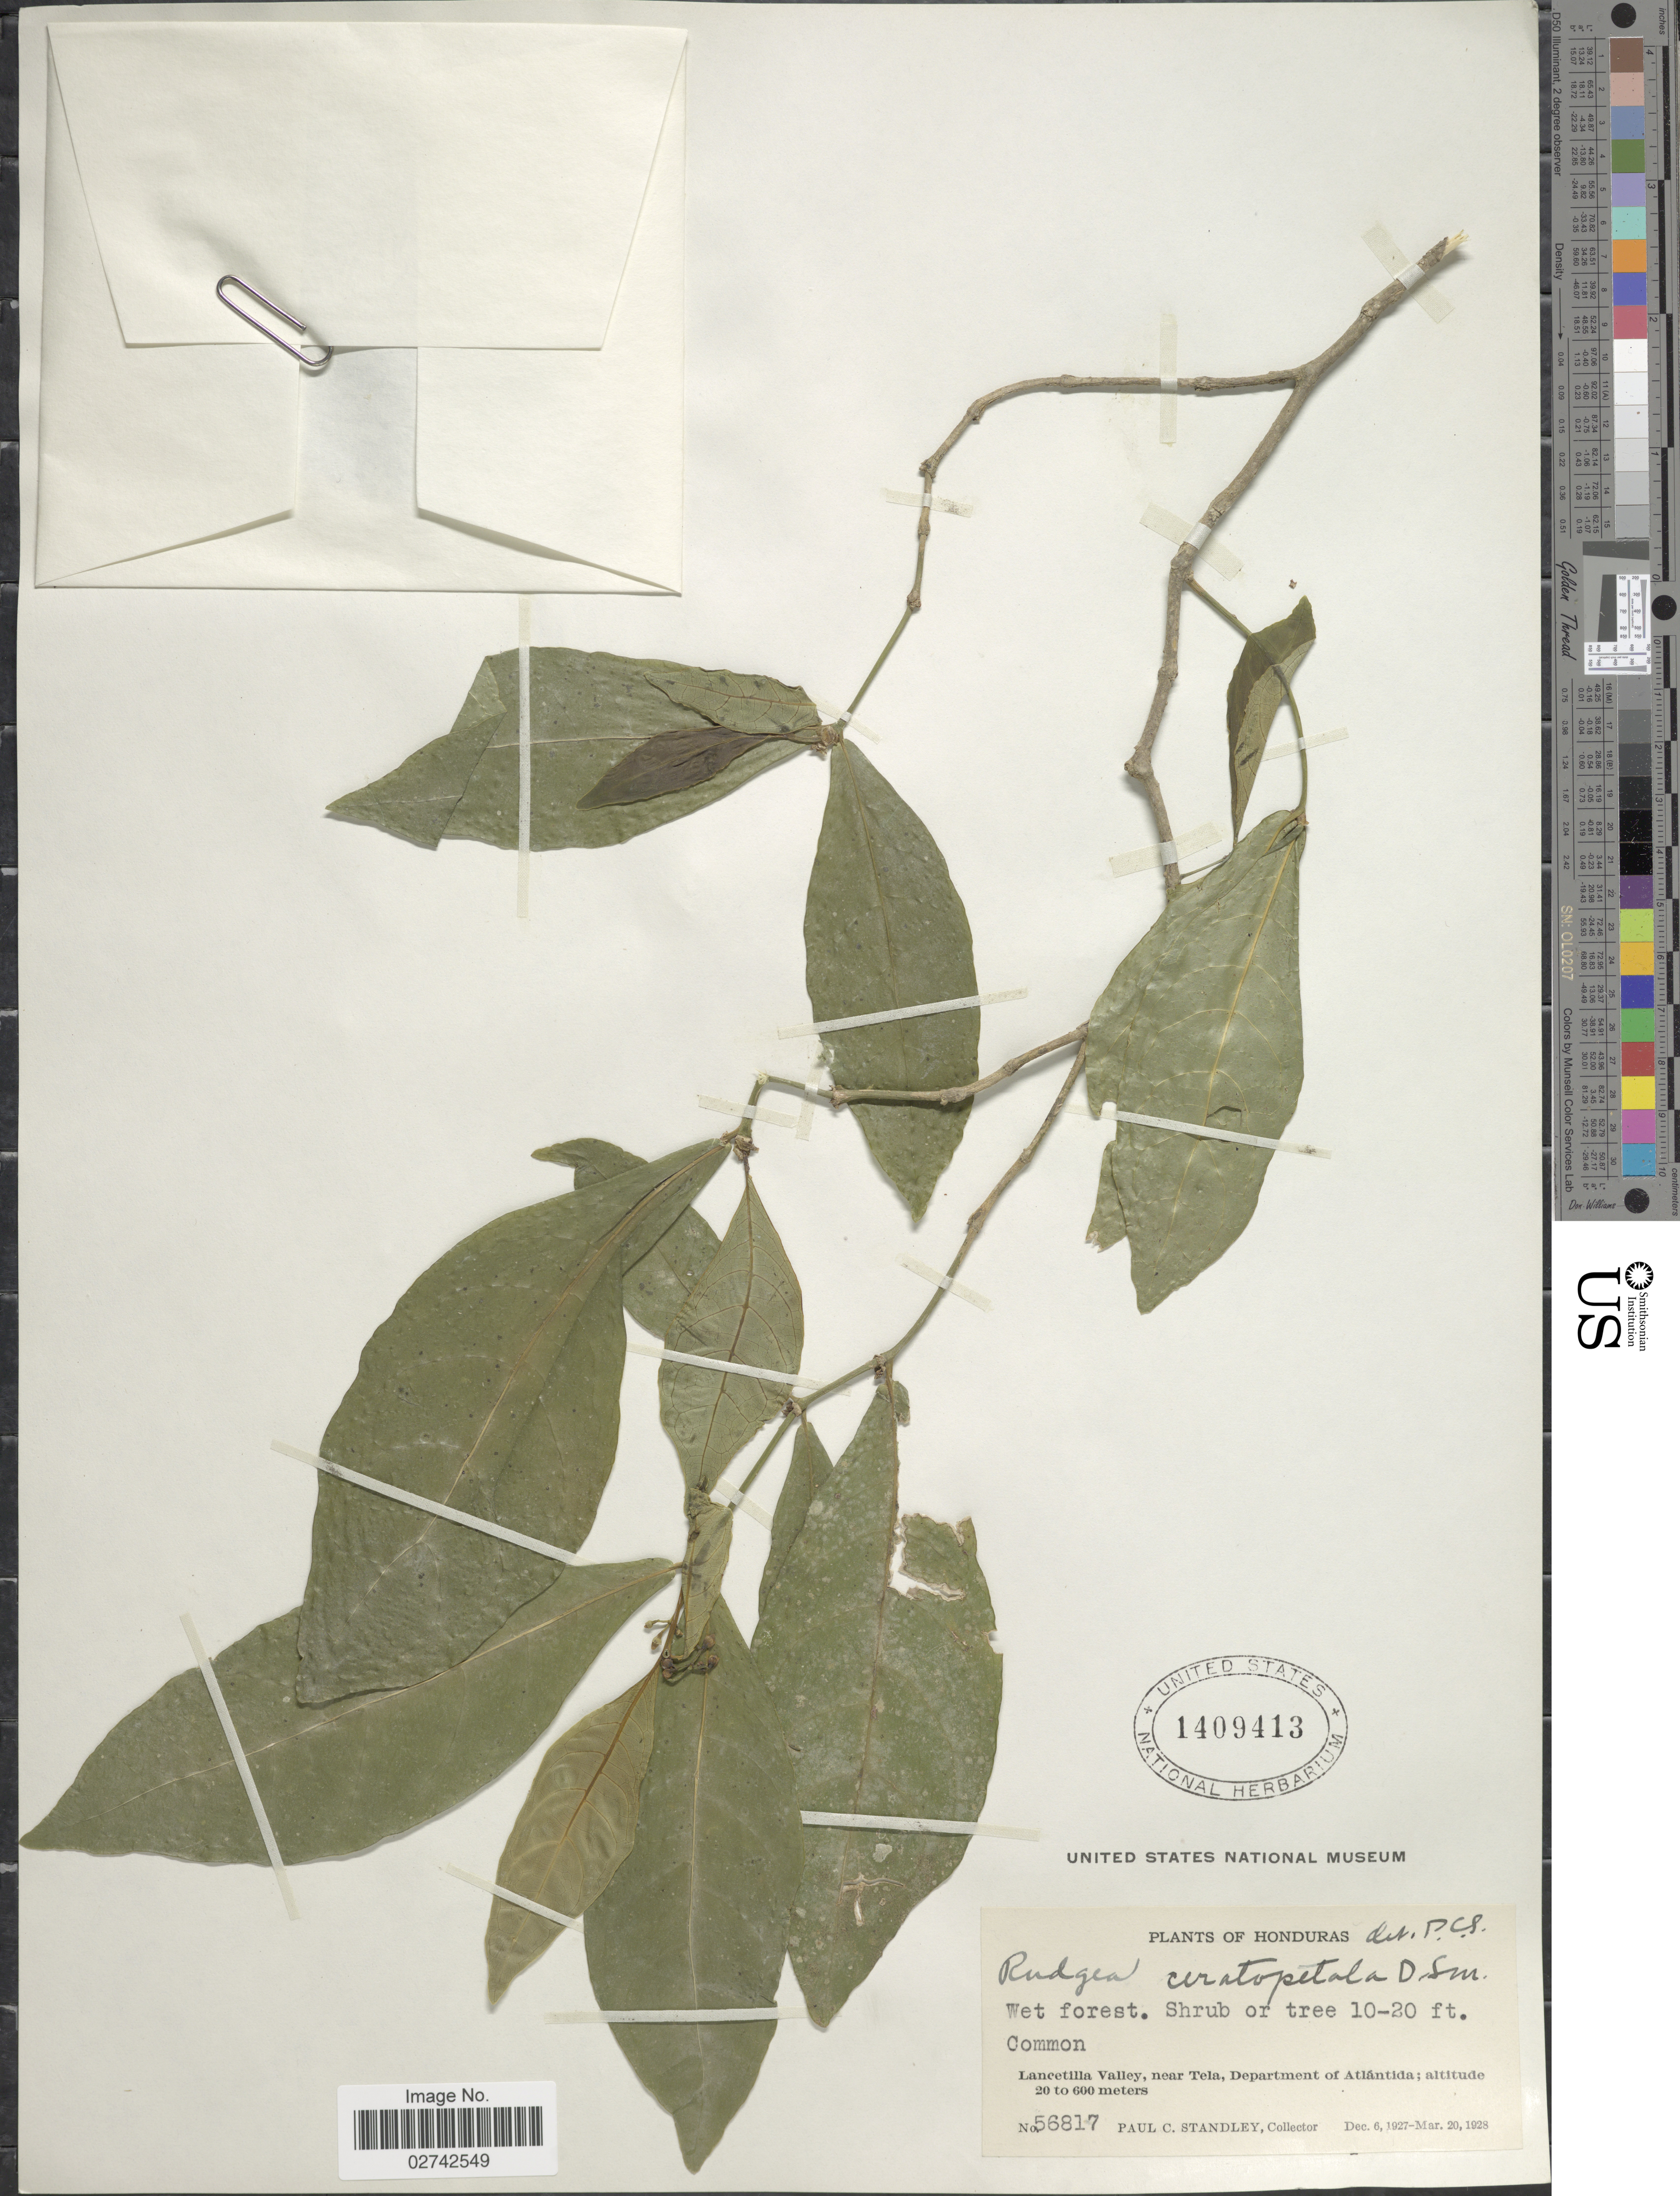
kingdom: Plantae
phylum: Tracheophyta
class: Magnoliopsida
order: Gentianales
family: Rubiaceae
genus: Rudgea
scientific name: Rudgea ceratopetala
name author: Donn. Sm.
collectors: P. C. Standley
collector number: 56817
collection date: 1927-12-06/1928-03-20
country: Honduras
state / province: Atlántida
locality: Lancetilla Valley, near Tela, Department of Atlantida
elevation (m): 20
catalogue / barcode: US 1409413